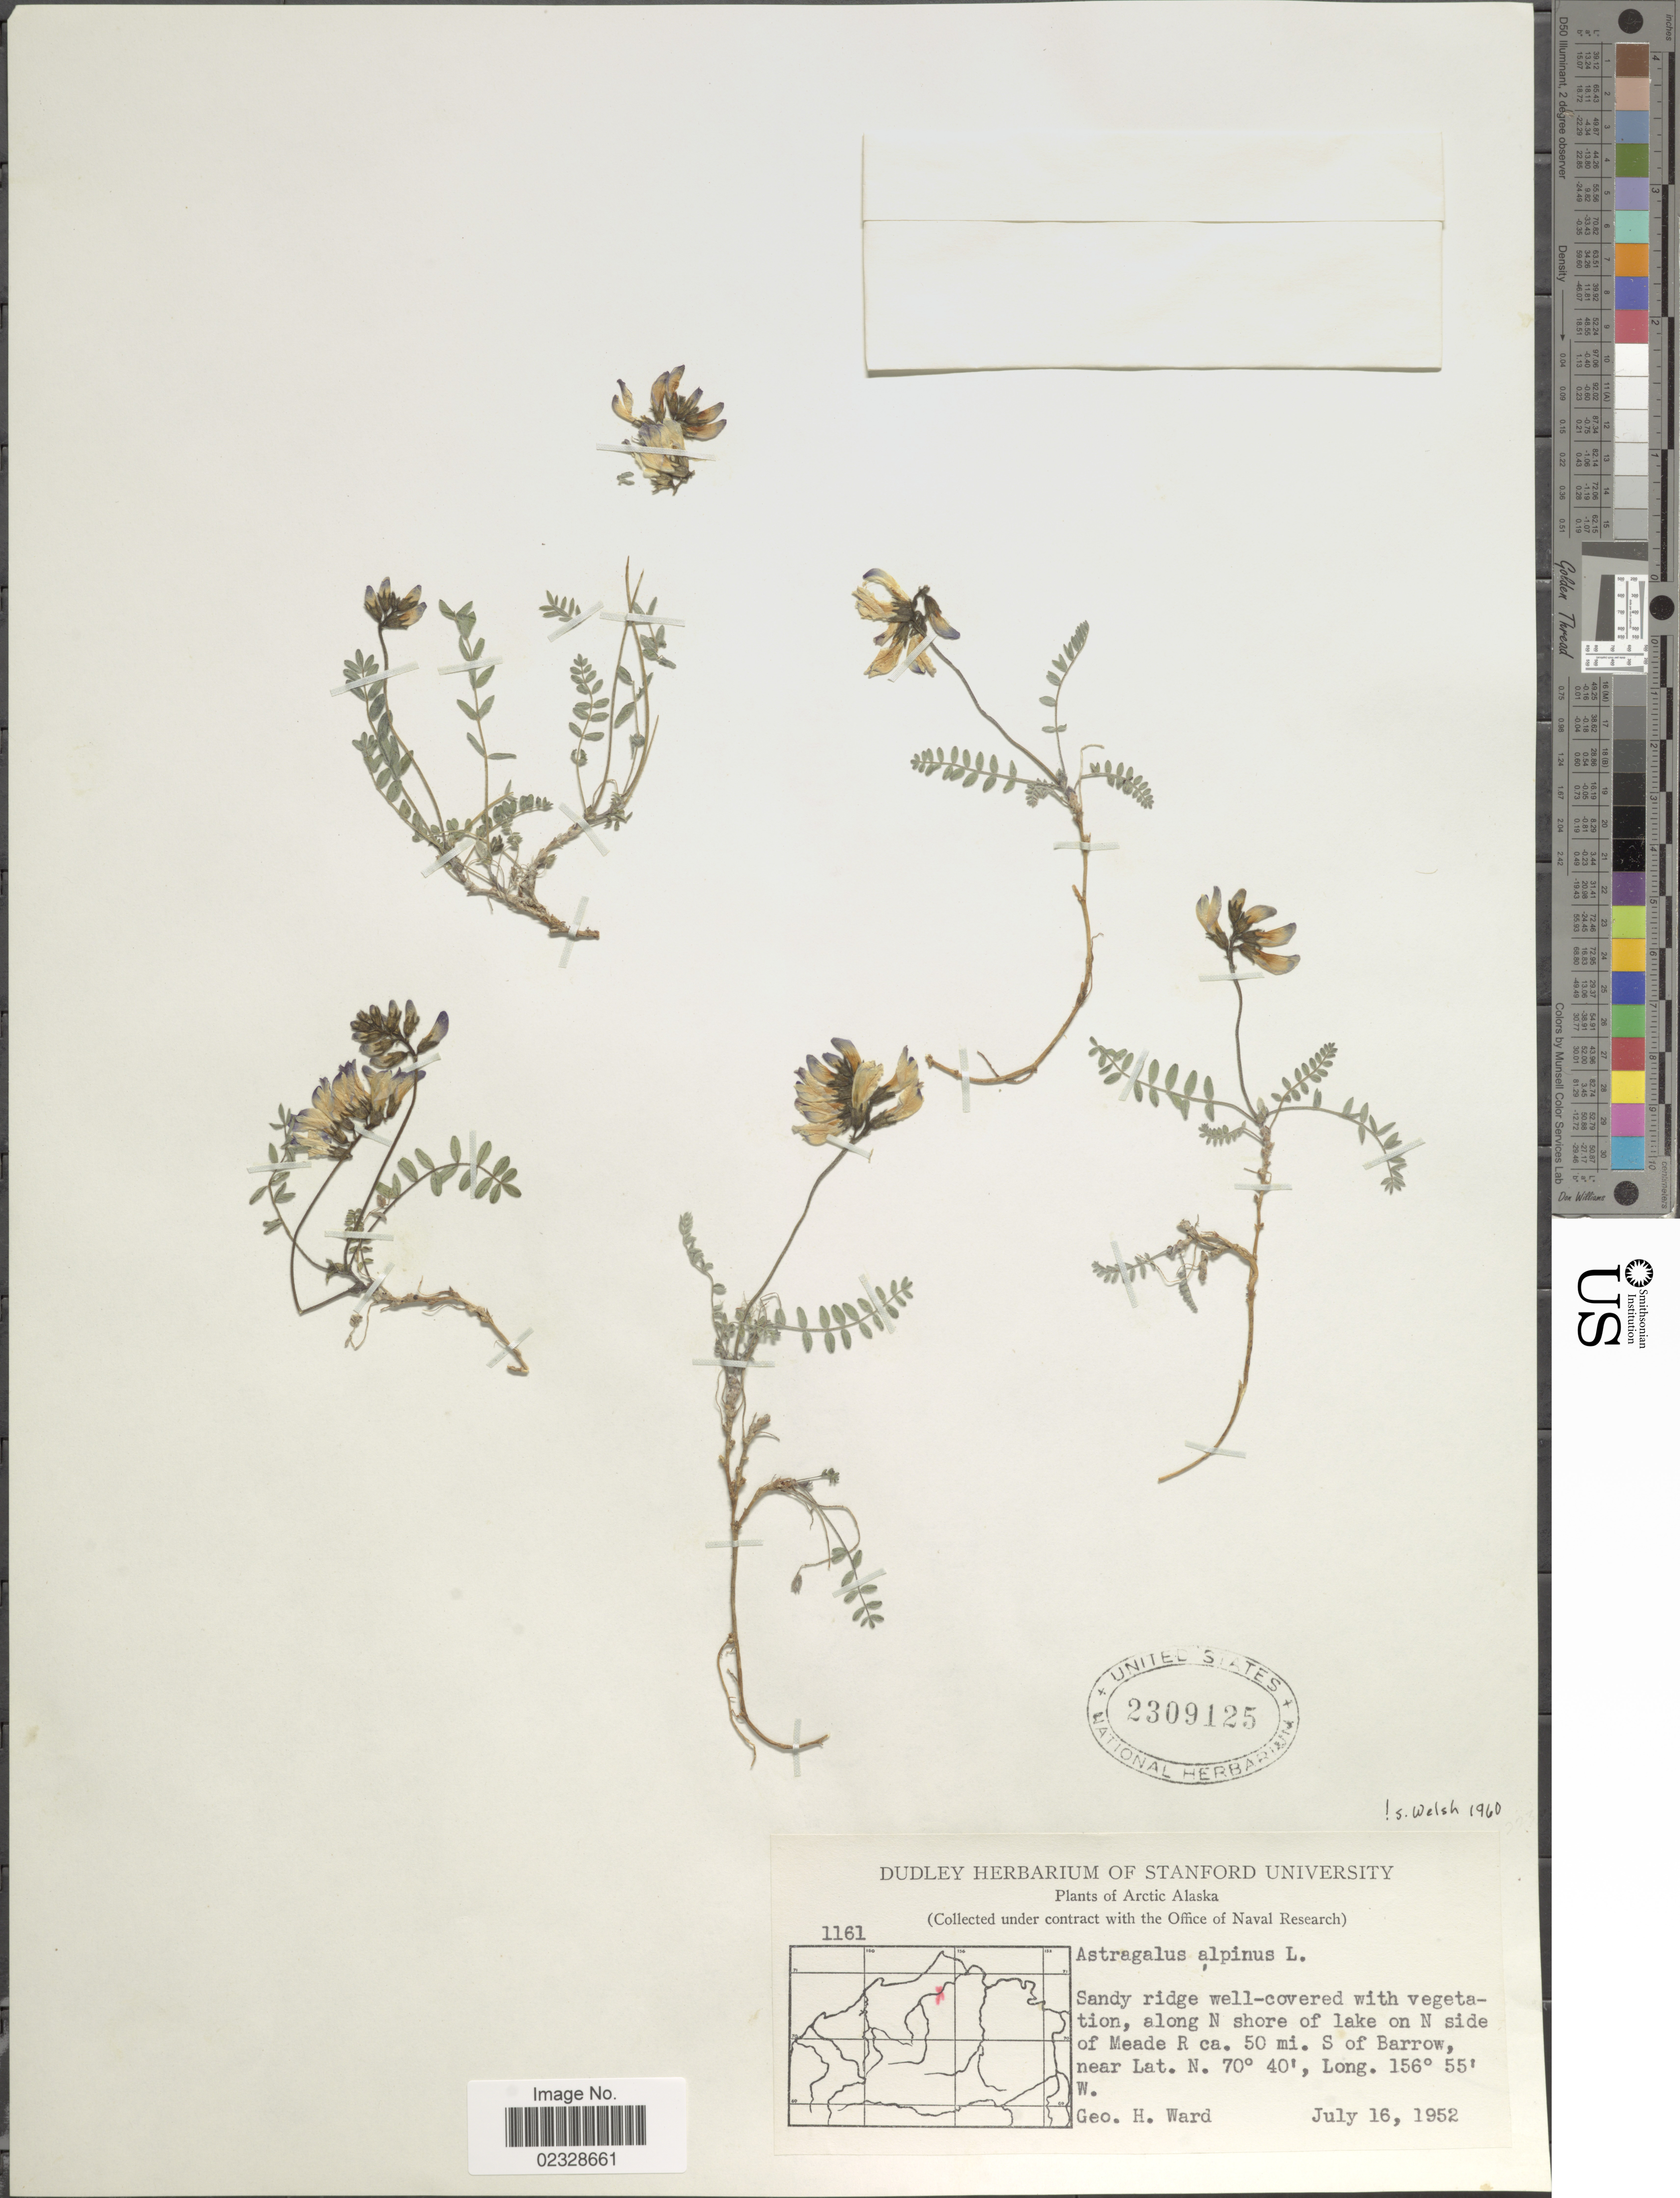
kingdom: Plantae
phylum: Tracheophyta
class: Magnoliopsida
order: Fabales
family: Fabaceae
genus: Astragalus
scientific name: Astragalus alpinus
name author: L.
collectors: G. H. Ward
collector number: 1161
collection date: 1952-07-16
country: United States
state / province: Alaska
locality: Arctic Alaska, , N side of Meade R ca 50 mi S of Barrow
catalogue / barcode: US 2309125